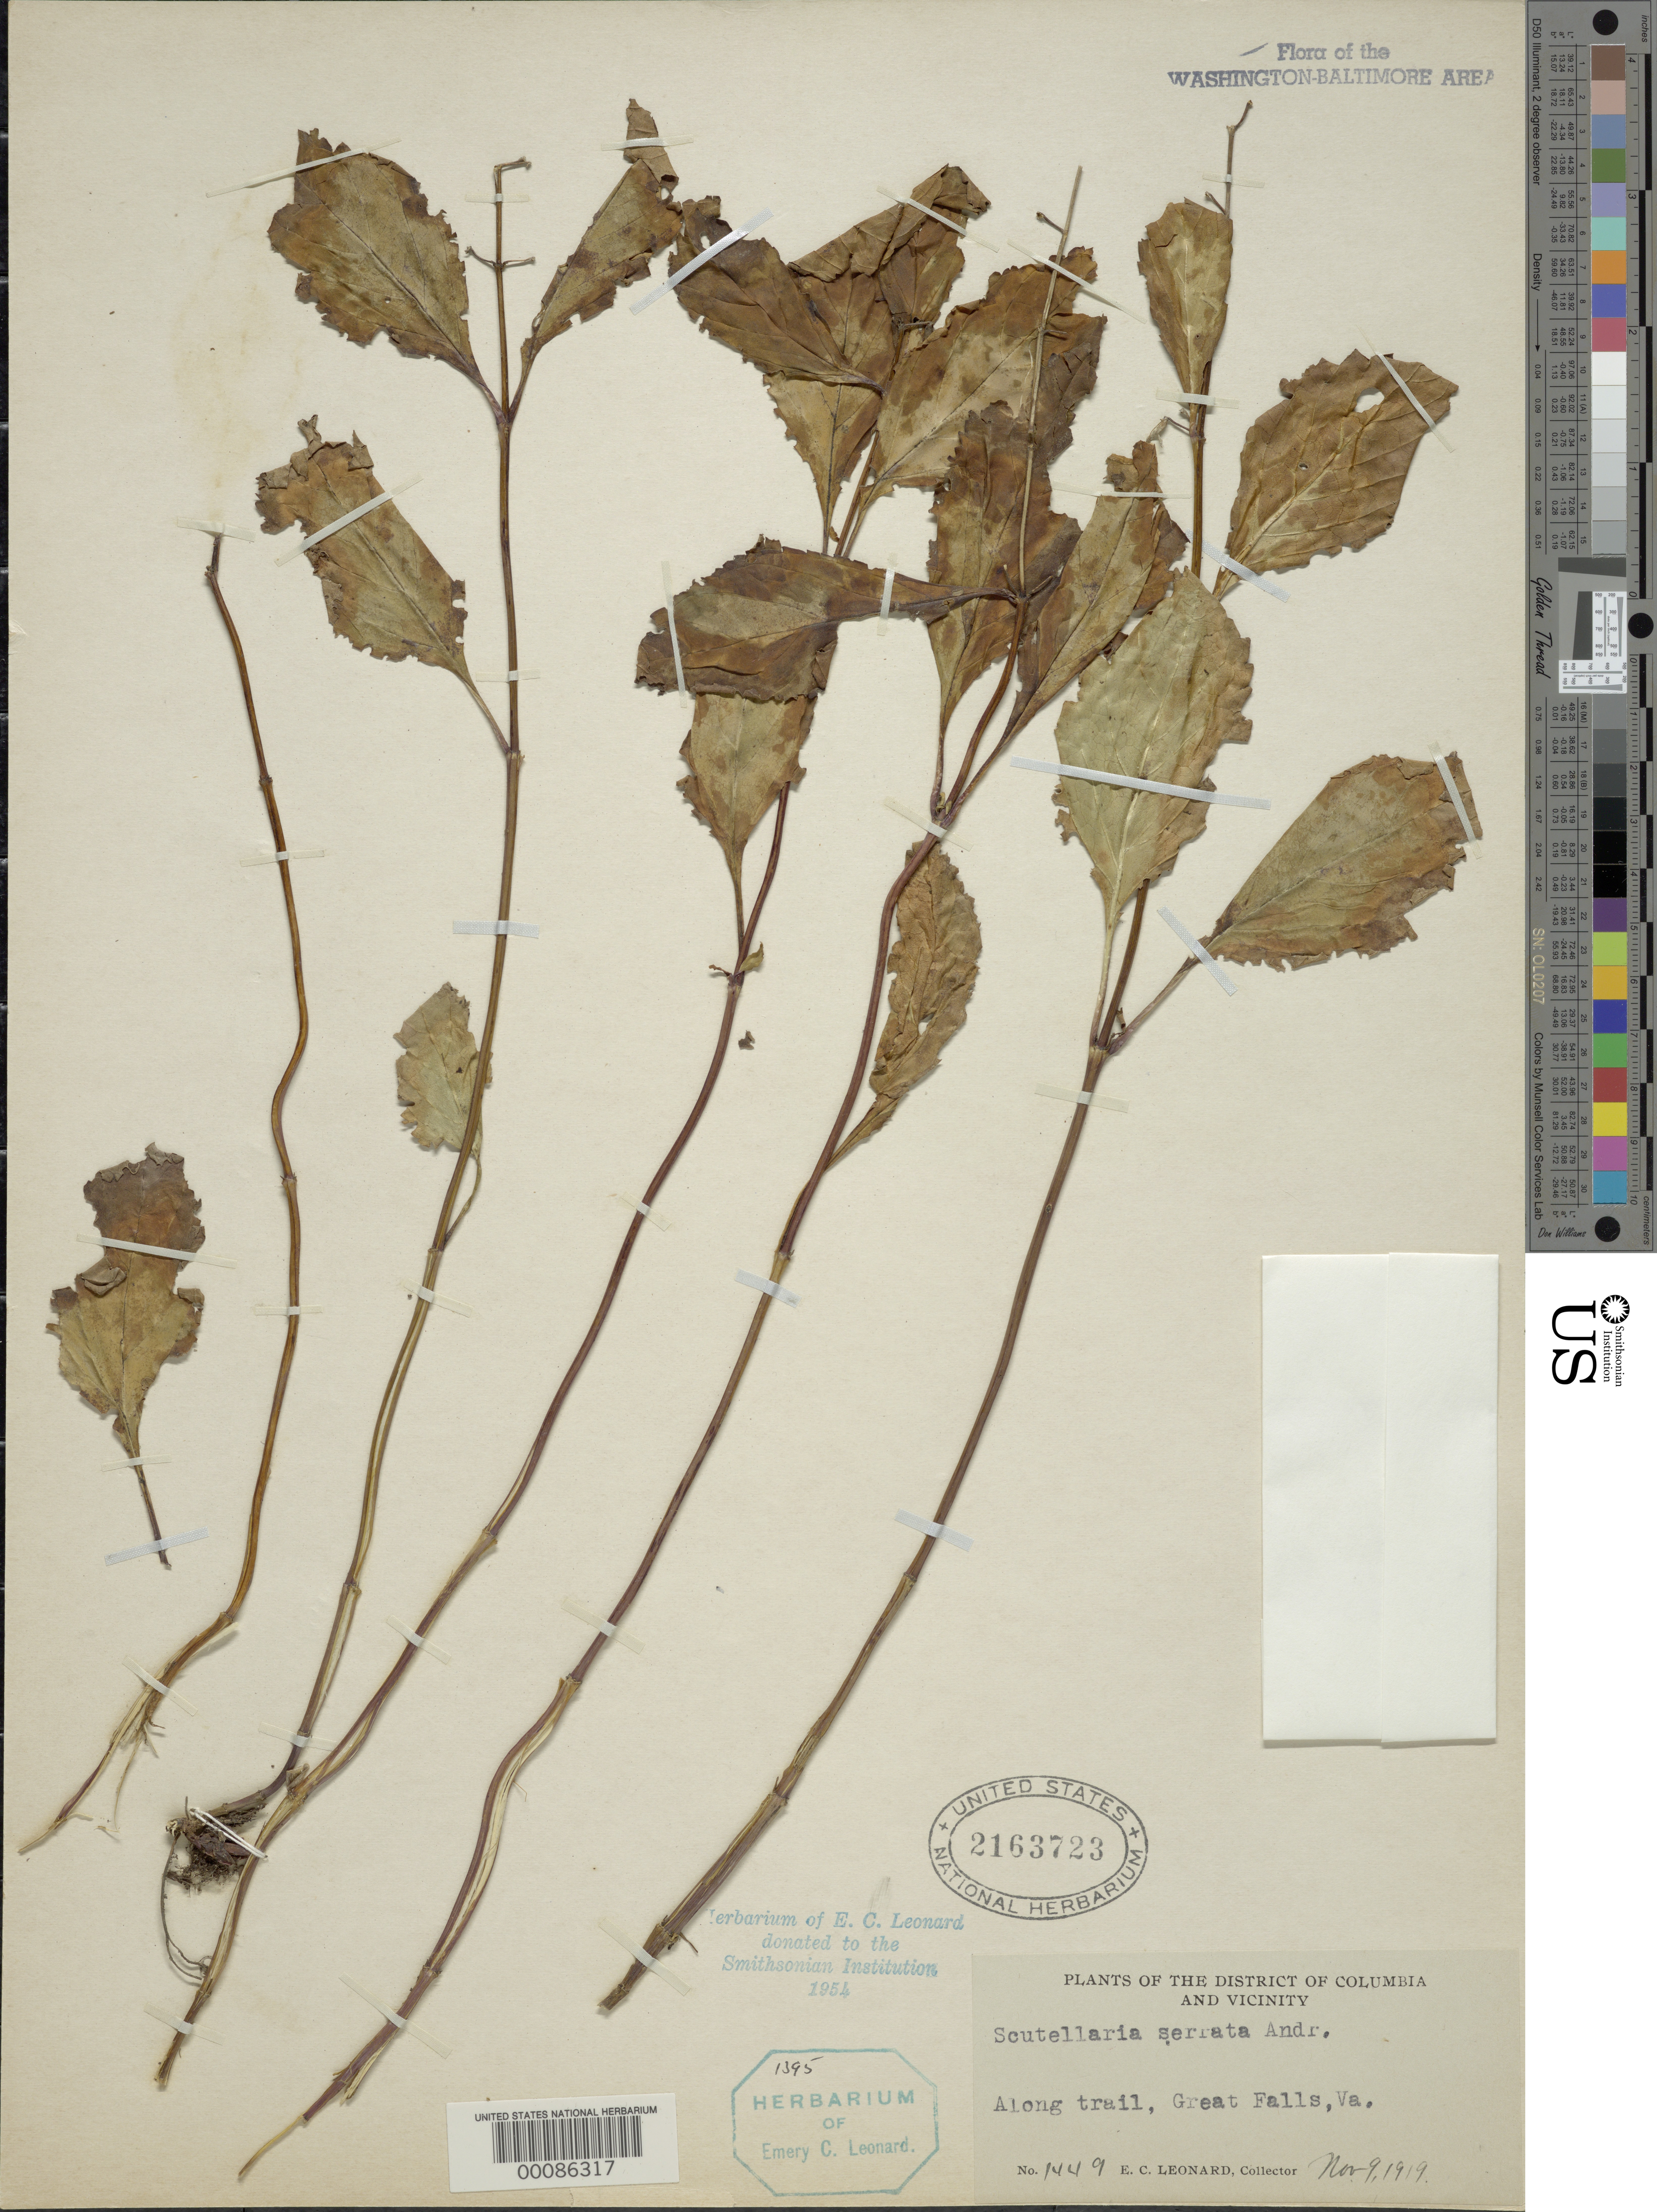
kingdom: Plantae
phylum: Tracheophyta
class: Magnoliopsida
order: Lamiales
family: Lamiaceae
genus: Scutellaria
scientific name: Scutellaria serrata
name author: Andrews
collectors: E. C. Leonard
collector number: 1449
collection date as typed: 09 Nov 1919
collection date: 1919-11-09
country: United States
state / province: Virginia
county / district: Fairfax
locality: Great Falls C. and O. Canal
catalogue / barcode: US 2163723